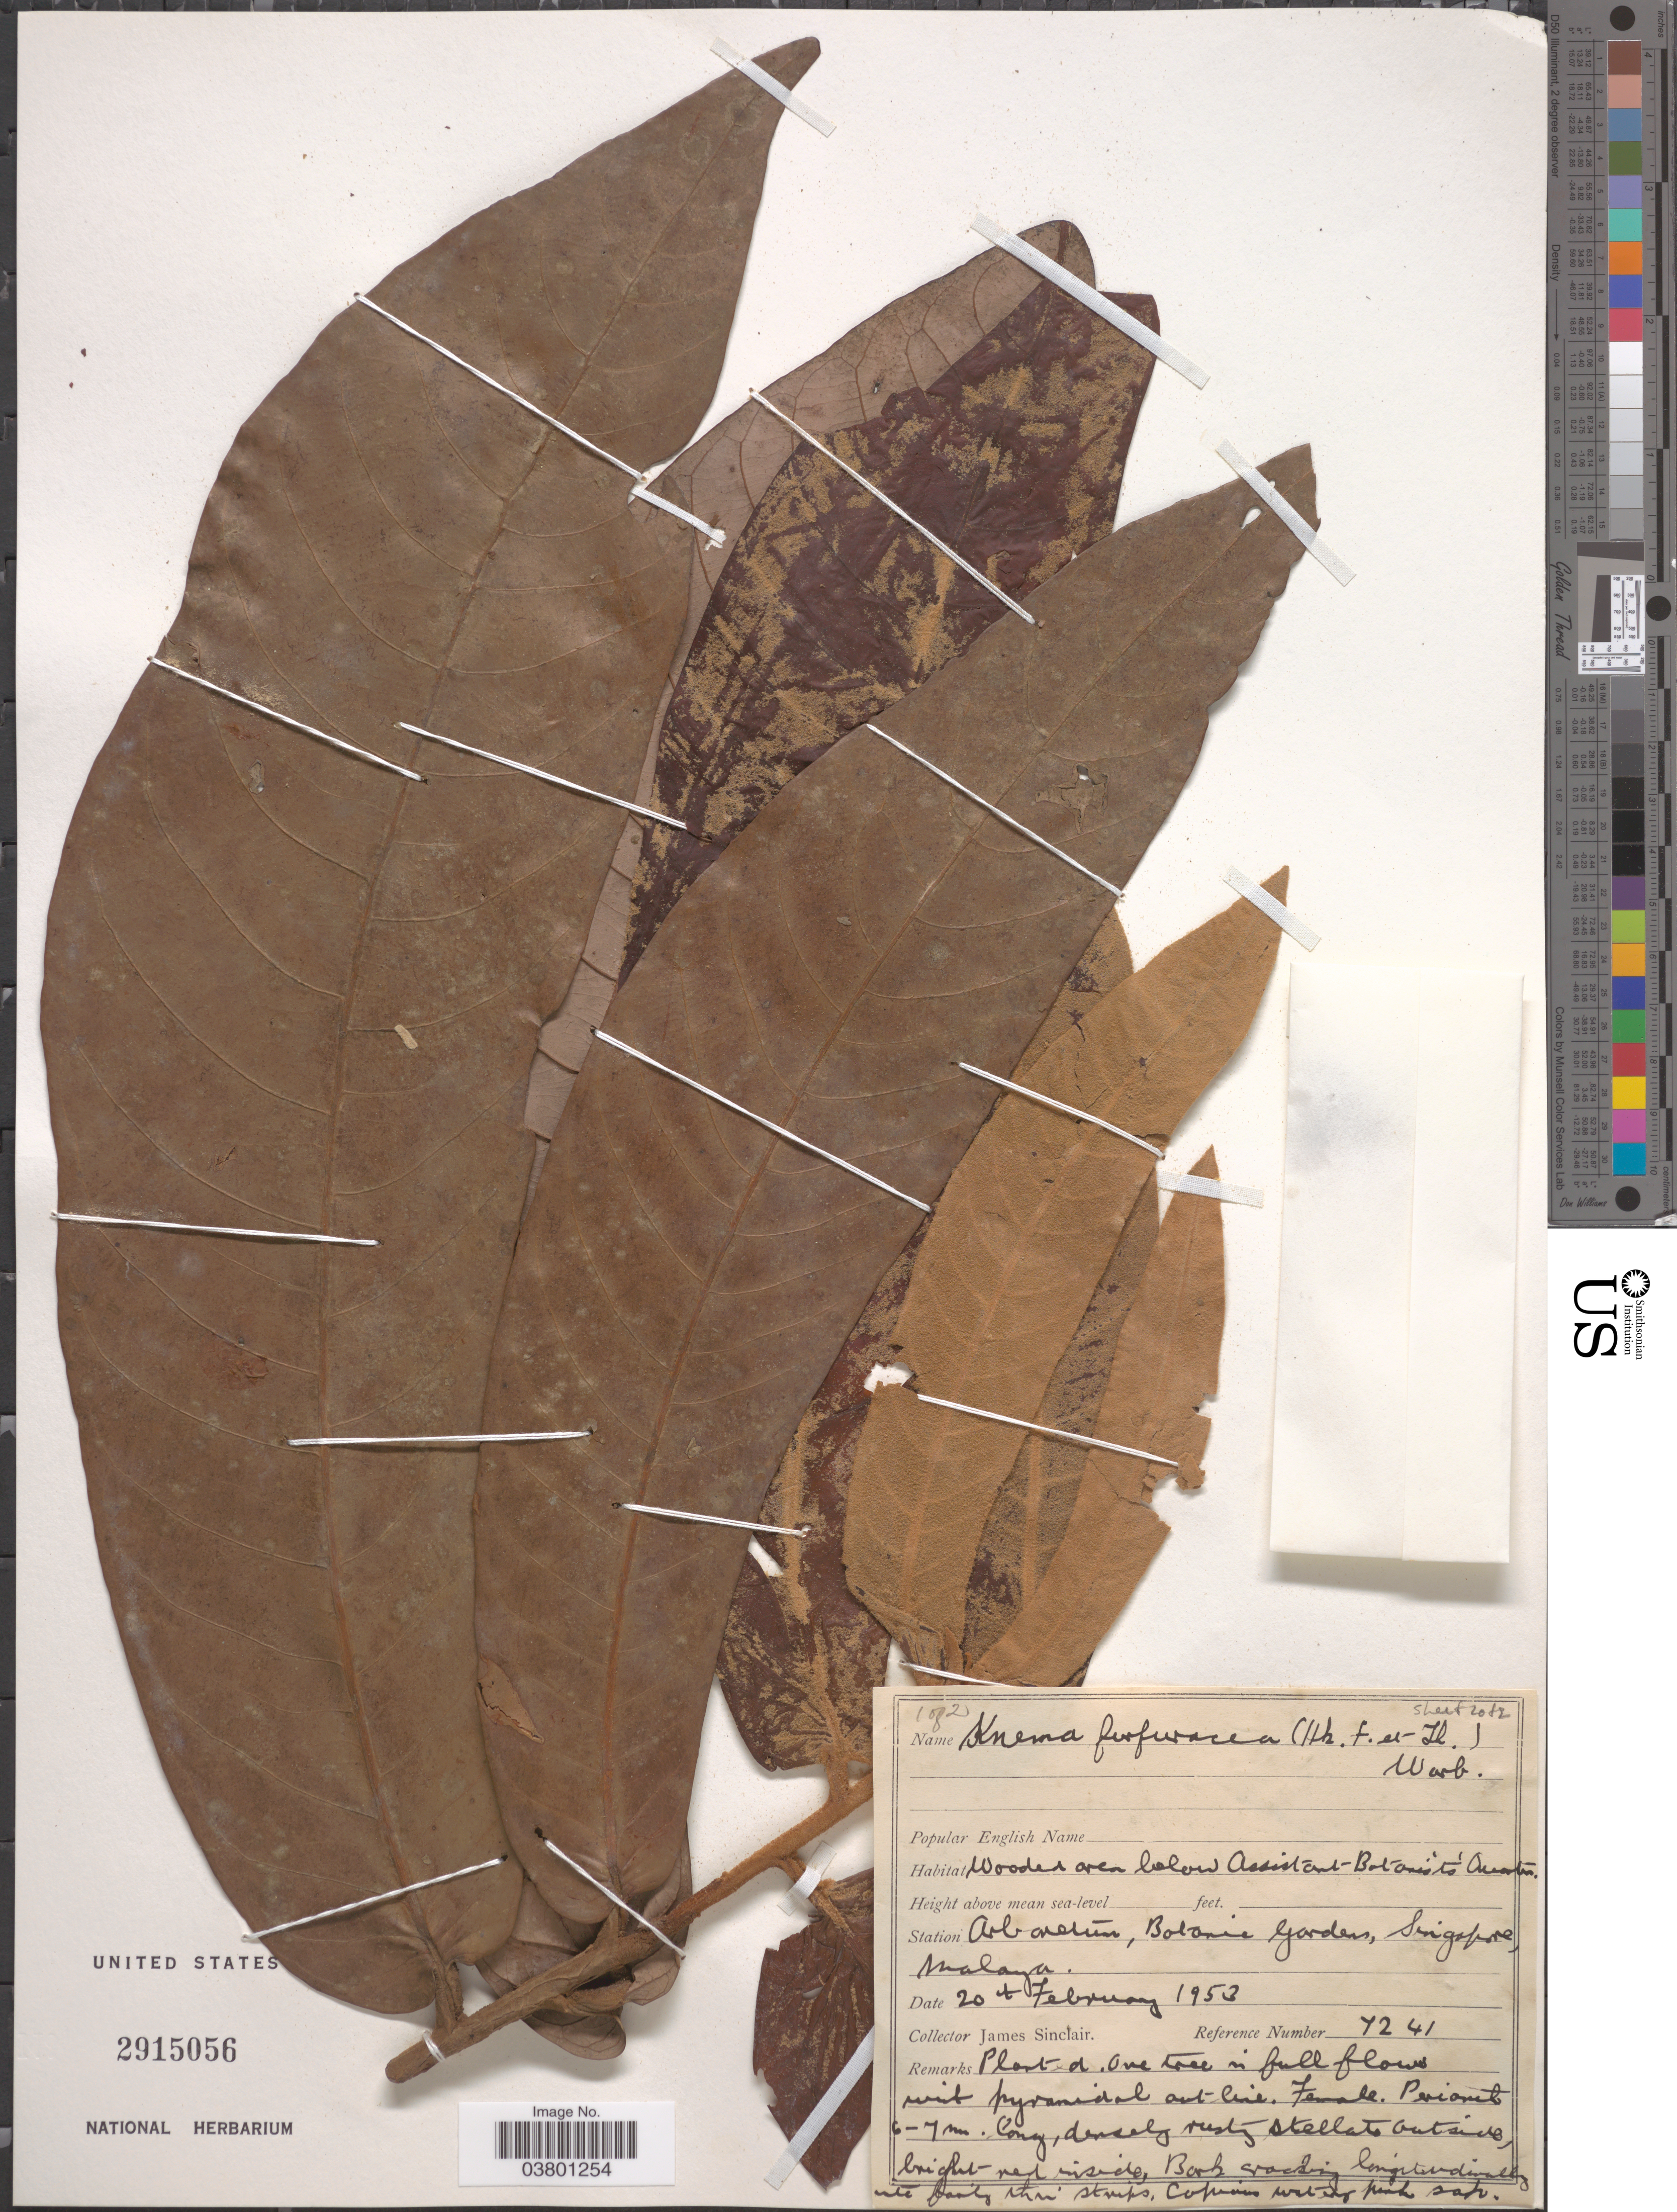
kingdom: Plantae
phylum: Tracheophyta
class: Magnoliopsida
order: Magnoliales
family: Myristicaceae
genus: Knema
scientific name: Knema furfuracea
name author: (Hook. f. & Thomson) Warb.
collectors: J. Sinclair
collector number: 7241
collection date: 1953-02-20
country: Singapore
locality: Station Arboretum, Botanic Gardens, Malaya.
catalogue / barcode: US 2915056